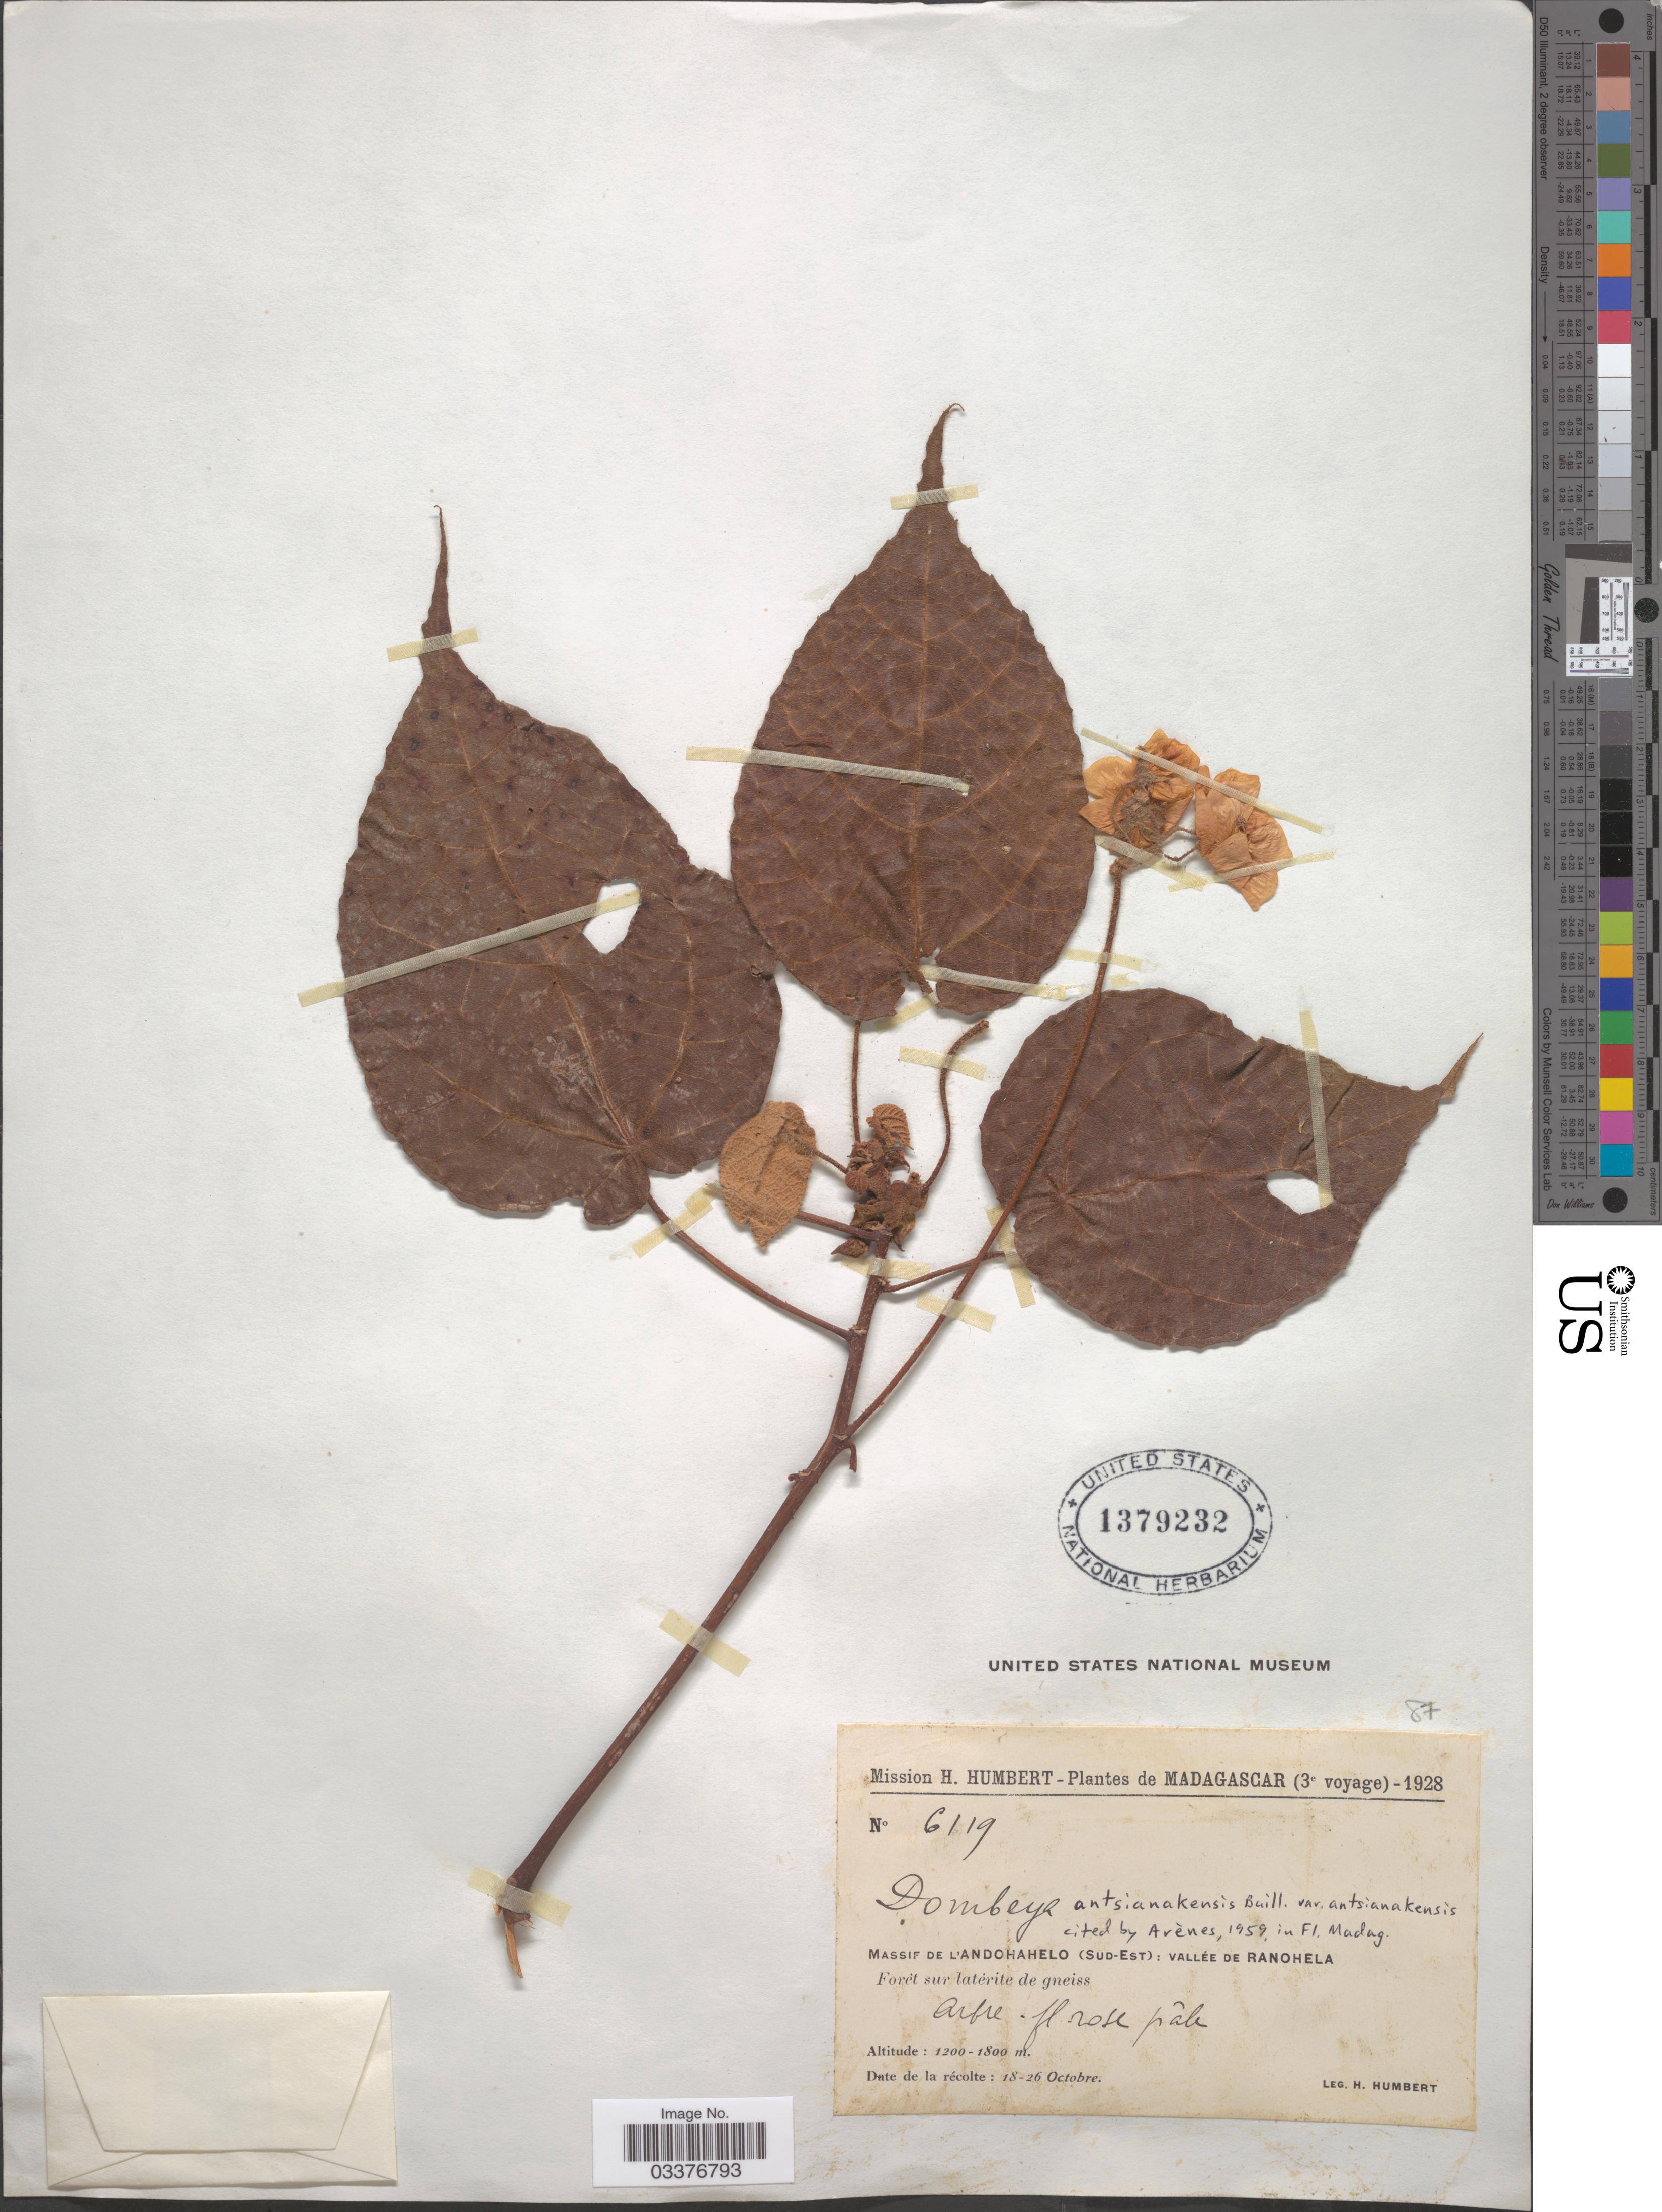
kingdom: Plantae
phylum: Tracheophyta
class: Magnoliopsida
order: Malvales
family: Malvaceae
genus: Dombeya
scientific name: Dombeya antsianakensis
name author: Baill.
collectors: H. Humbert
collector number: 6119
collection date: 1928-10-18/1928-10-26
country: Madagascar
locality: Massif de l'Andohahelo (Sud-Est): vallée de Ranohela.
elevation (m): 1200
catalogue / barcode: US 1379232